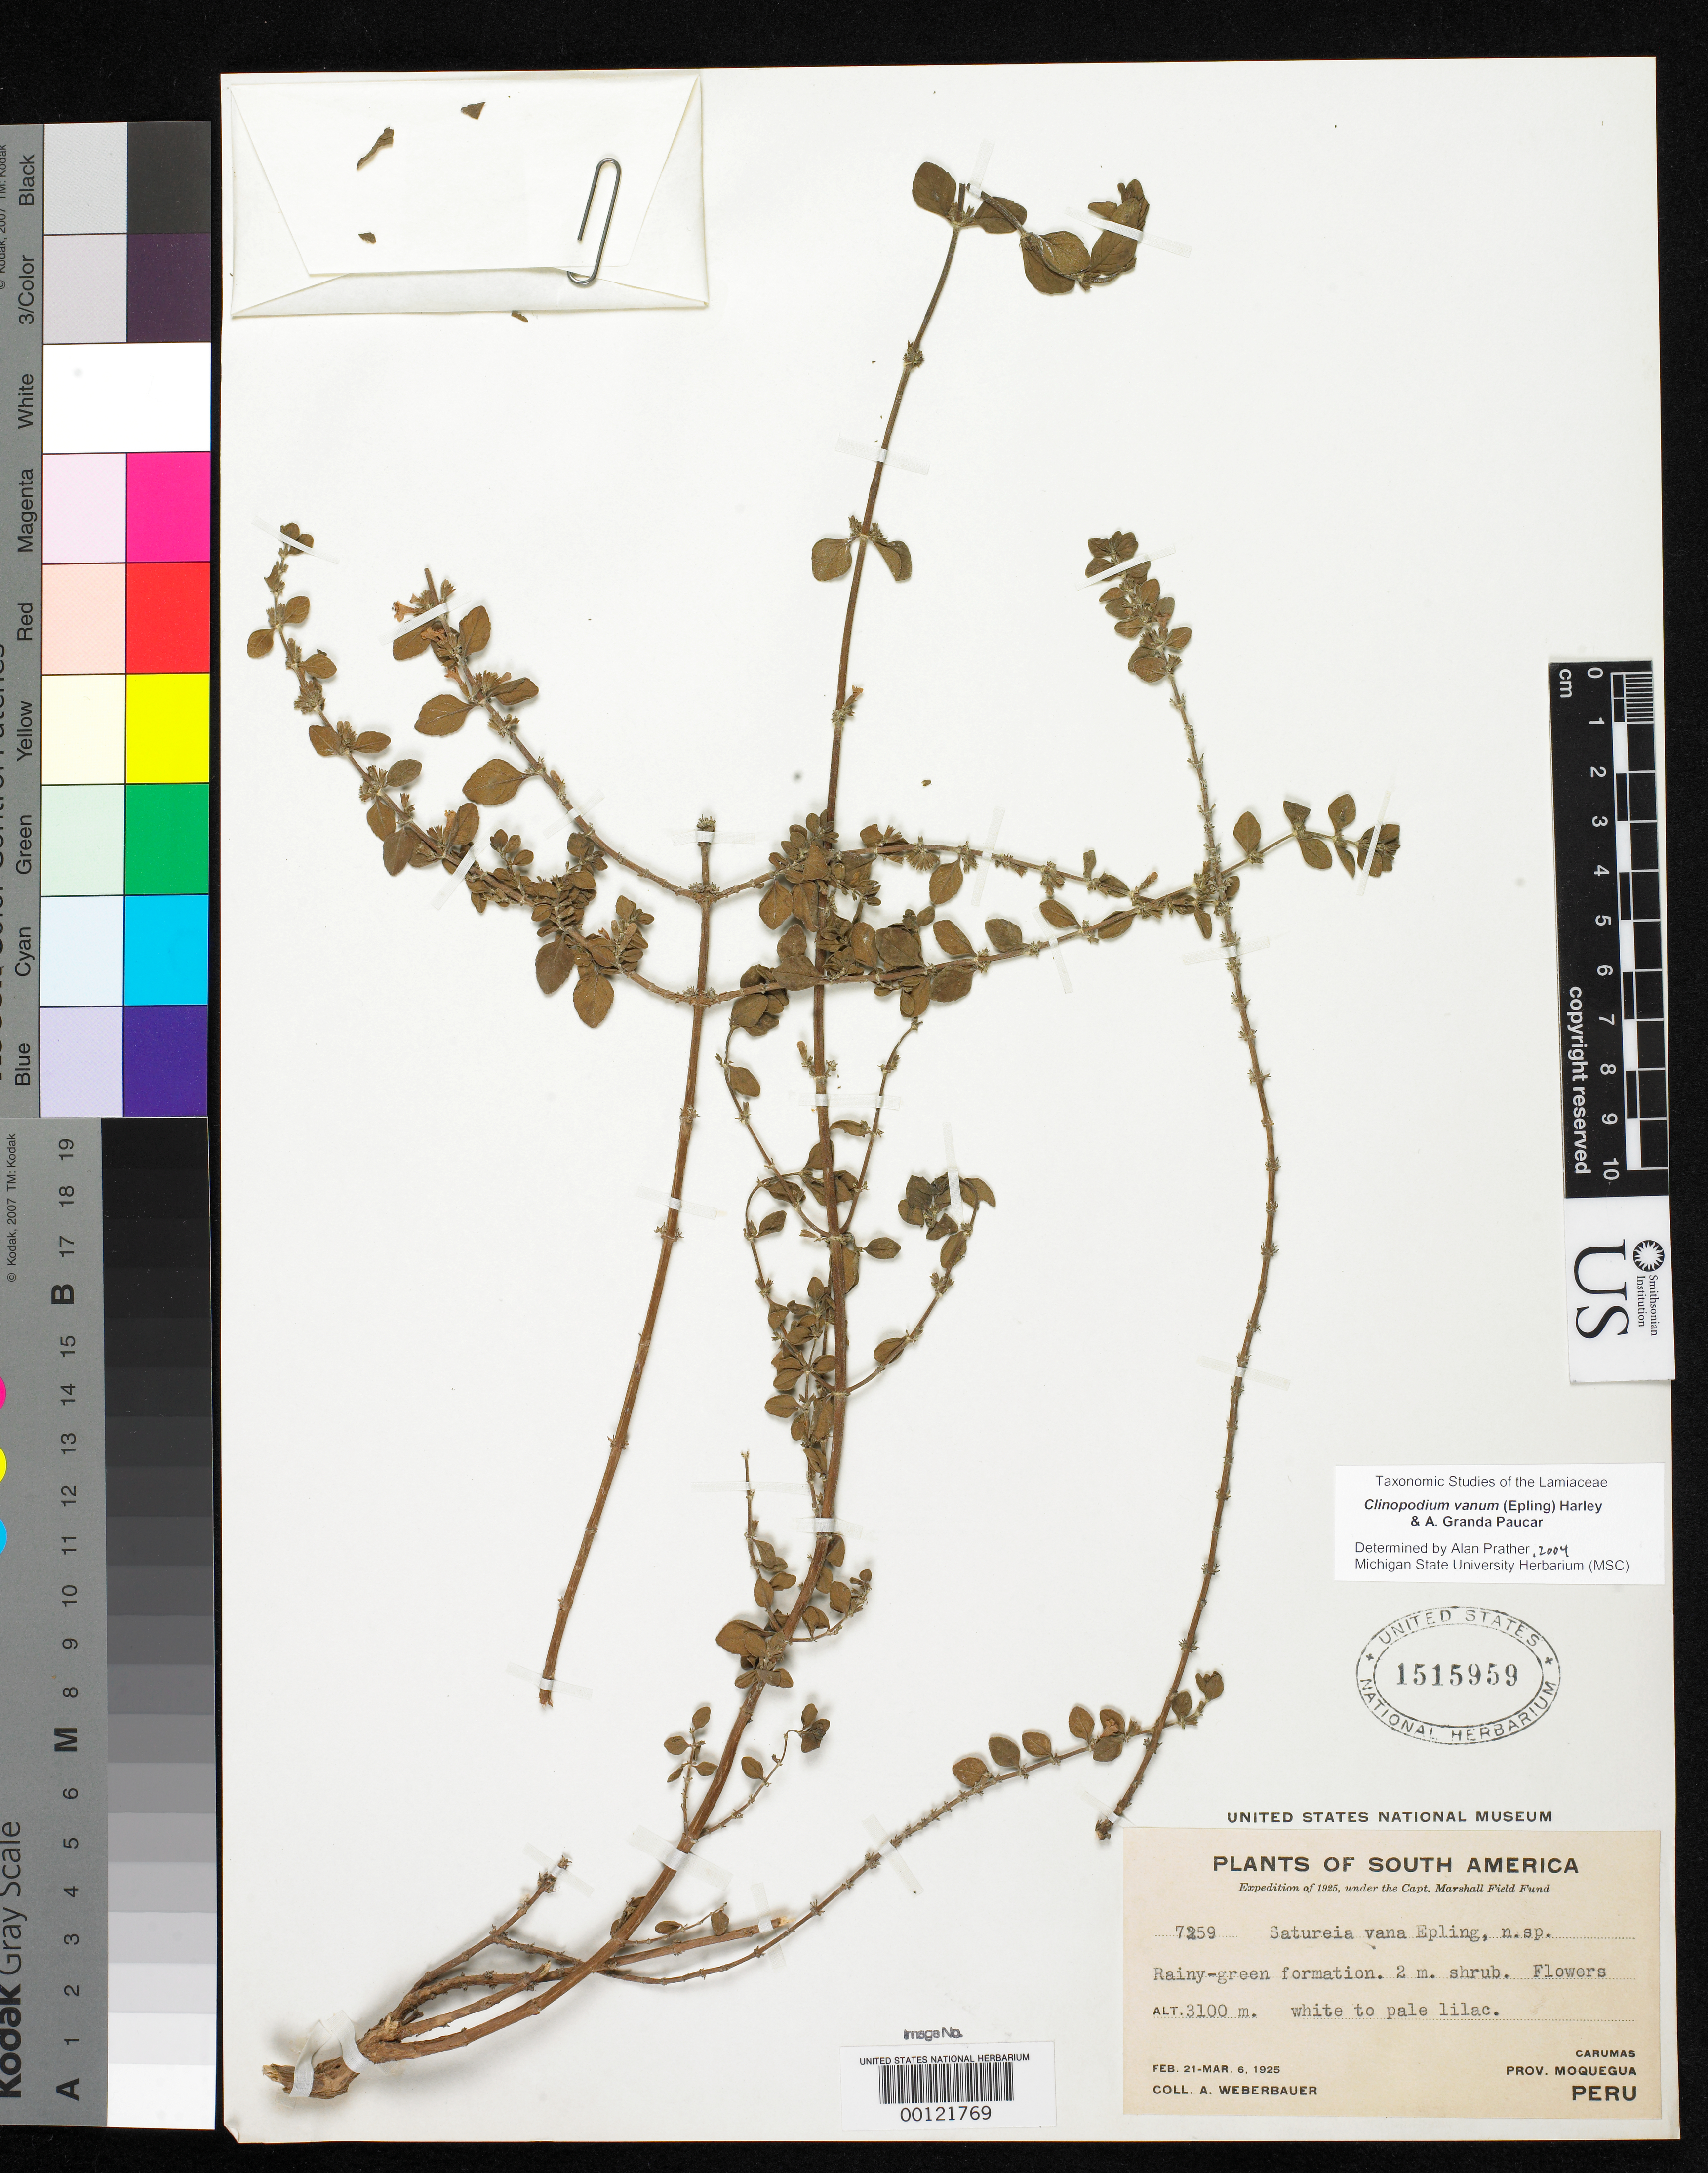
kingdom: Plantae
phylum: Tracheophyta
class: Magnoliopsida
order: Lamiales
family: Lamiaceae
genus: Satureja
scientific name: Satureja vana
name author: Epling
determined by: Prather, L. A.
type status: Isotype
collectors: A. Weberbauer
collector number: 7259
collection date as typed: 21 Feb 1925 to 06 Mar 1925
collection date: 1925-02-21/1925-03-06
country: Peru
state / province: Moquegua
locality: Carumas, Prov. Moquegua.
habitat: Rainy-green formation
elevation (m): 3100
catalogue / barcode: US 1515959